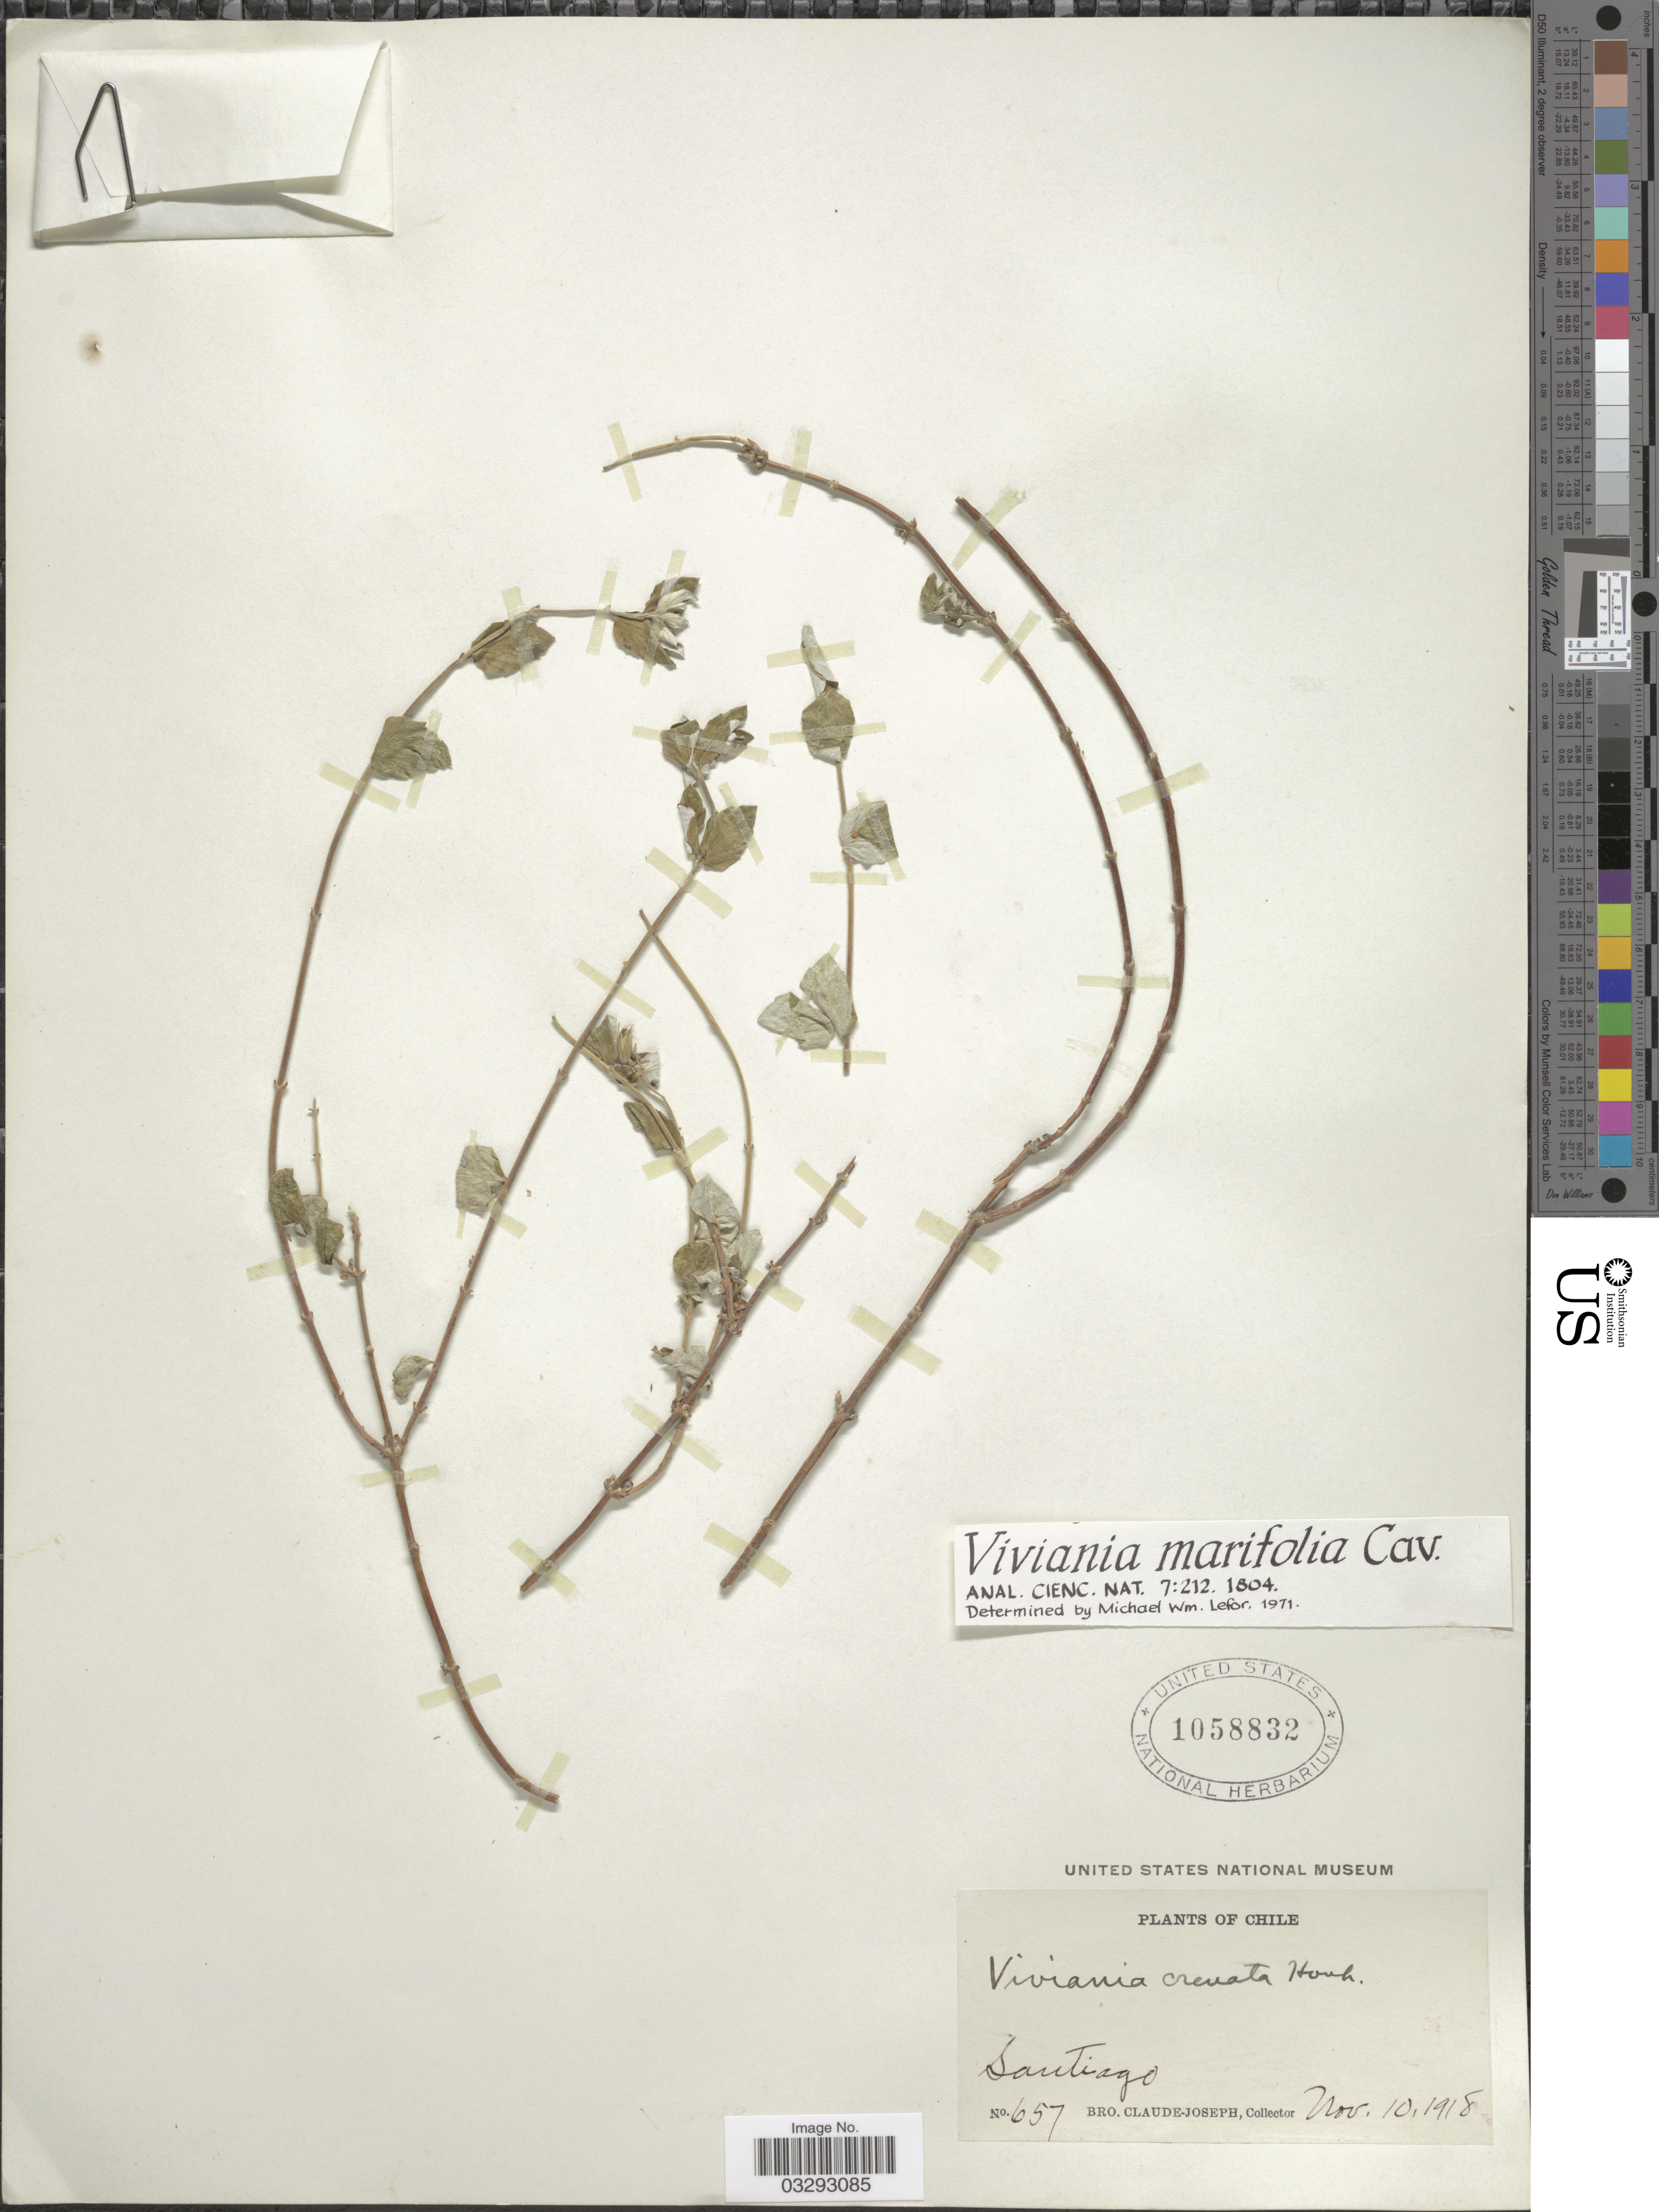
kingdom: Plantae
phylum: Tracheophyta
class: Magnoliopsida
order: Geraniales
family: Vivianiaceae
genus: Viviania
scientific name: Viviania marifolia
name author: Cav.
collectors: Bro. Claude-Joseph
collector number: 657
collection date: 1918-11-10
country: Chile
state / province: Región Metropolitana (RM)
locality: Santiago.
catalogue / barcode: US 1058832